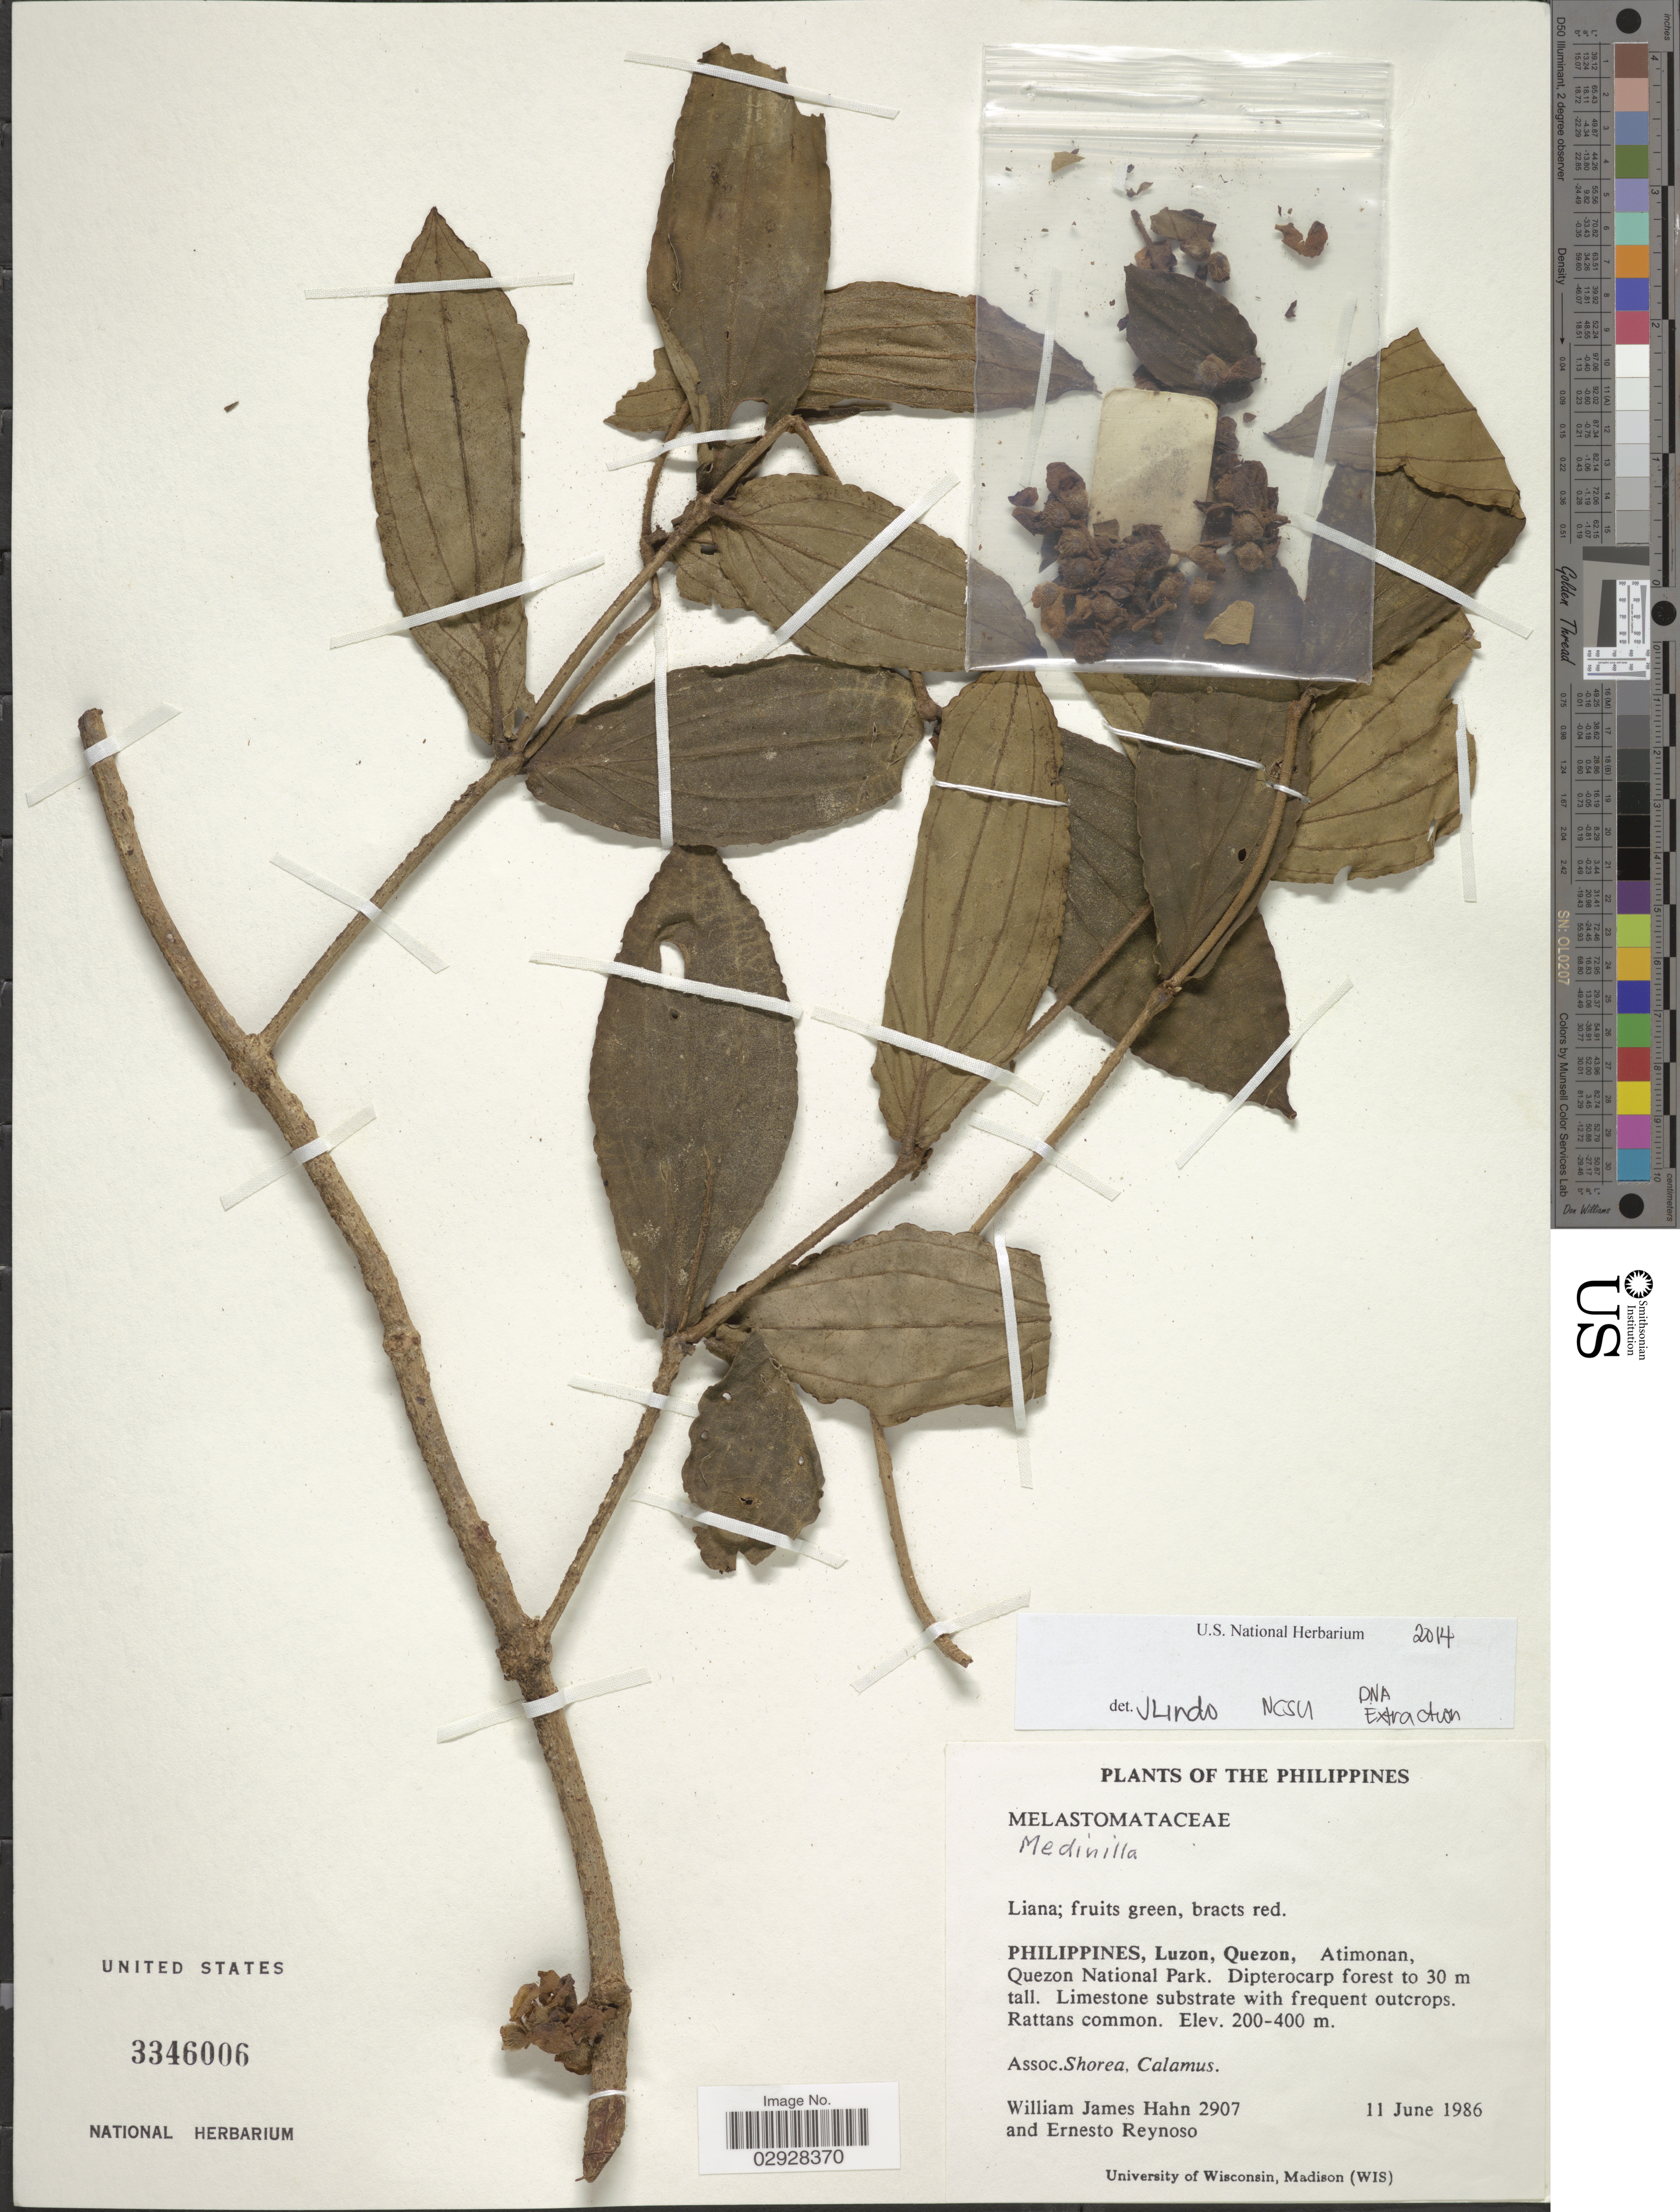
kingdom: Plantae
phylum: Tracheophyta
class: Magnoliopsida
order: Myrtales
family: Melastomataceae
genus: Medinilla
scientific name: Medinilla sp.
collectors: W. J. Hahn & E. Reynoso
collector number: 2907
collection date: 1986-06-11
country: Philippines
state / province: Calabarzon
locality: Luzon, Quezon, Atimonan, Quezon National Park.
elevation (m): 200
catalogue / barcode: US 3346006